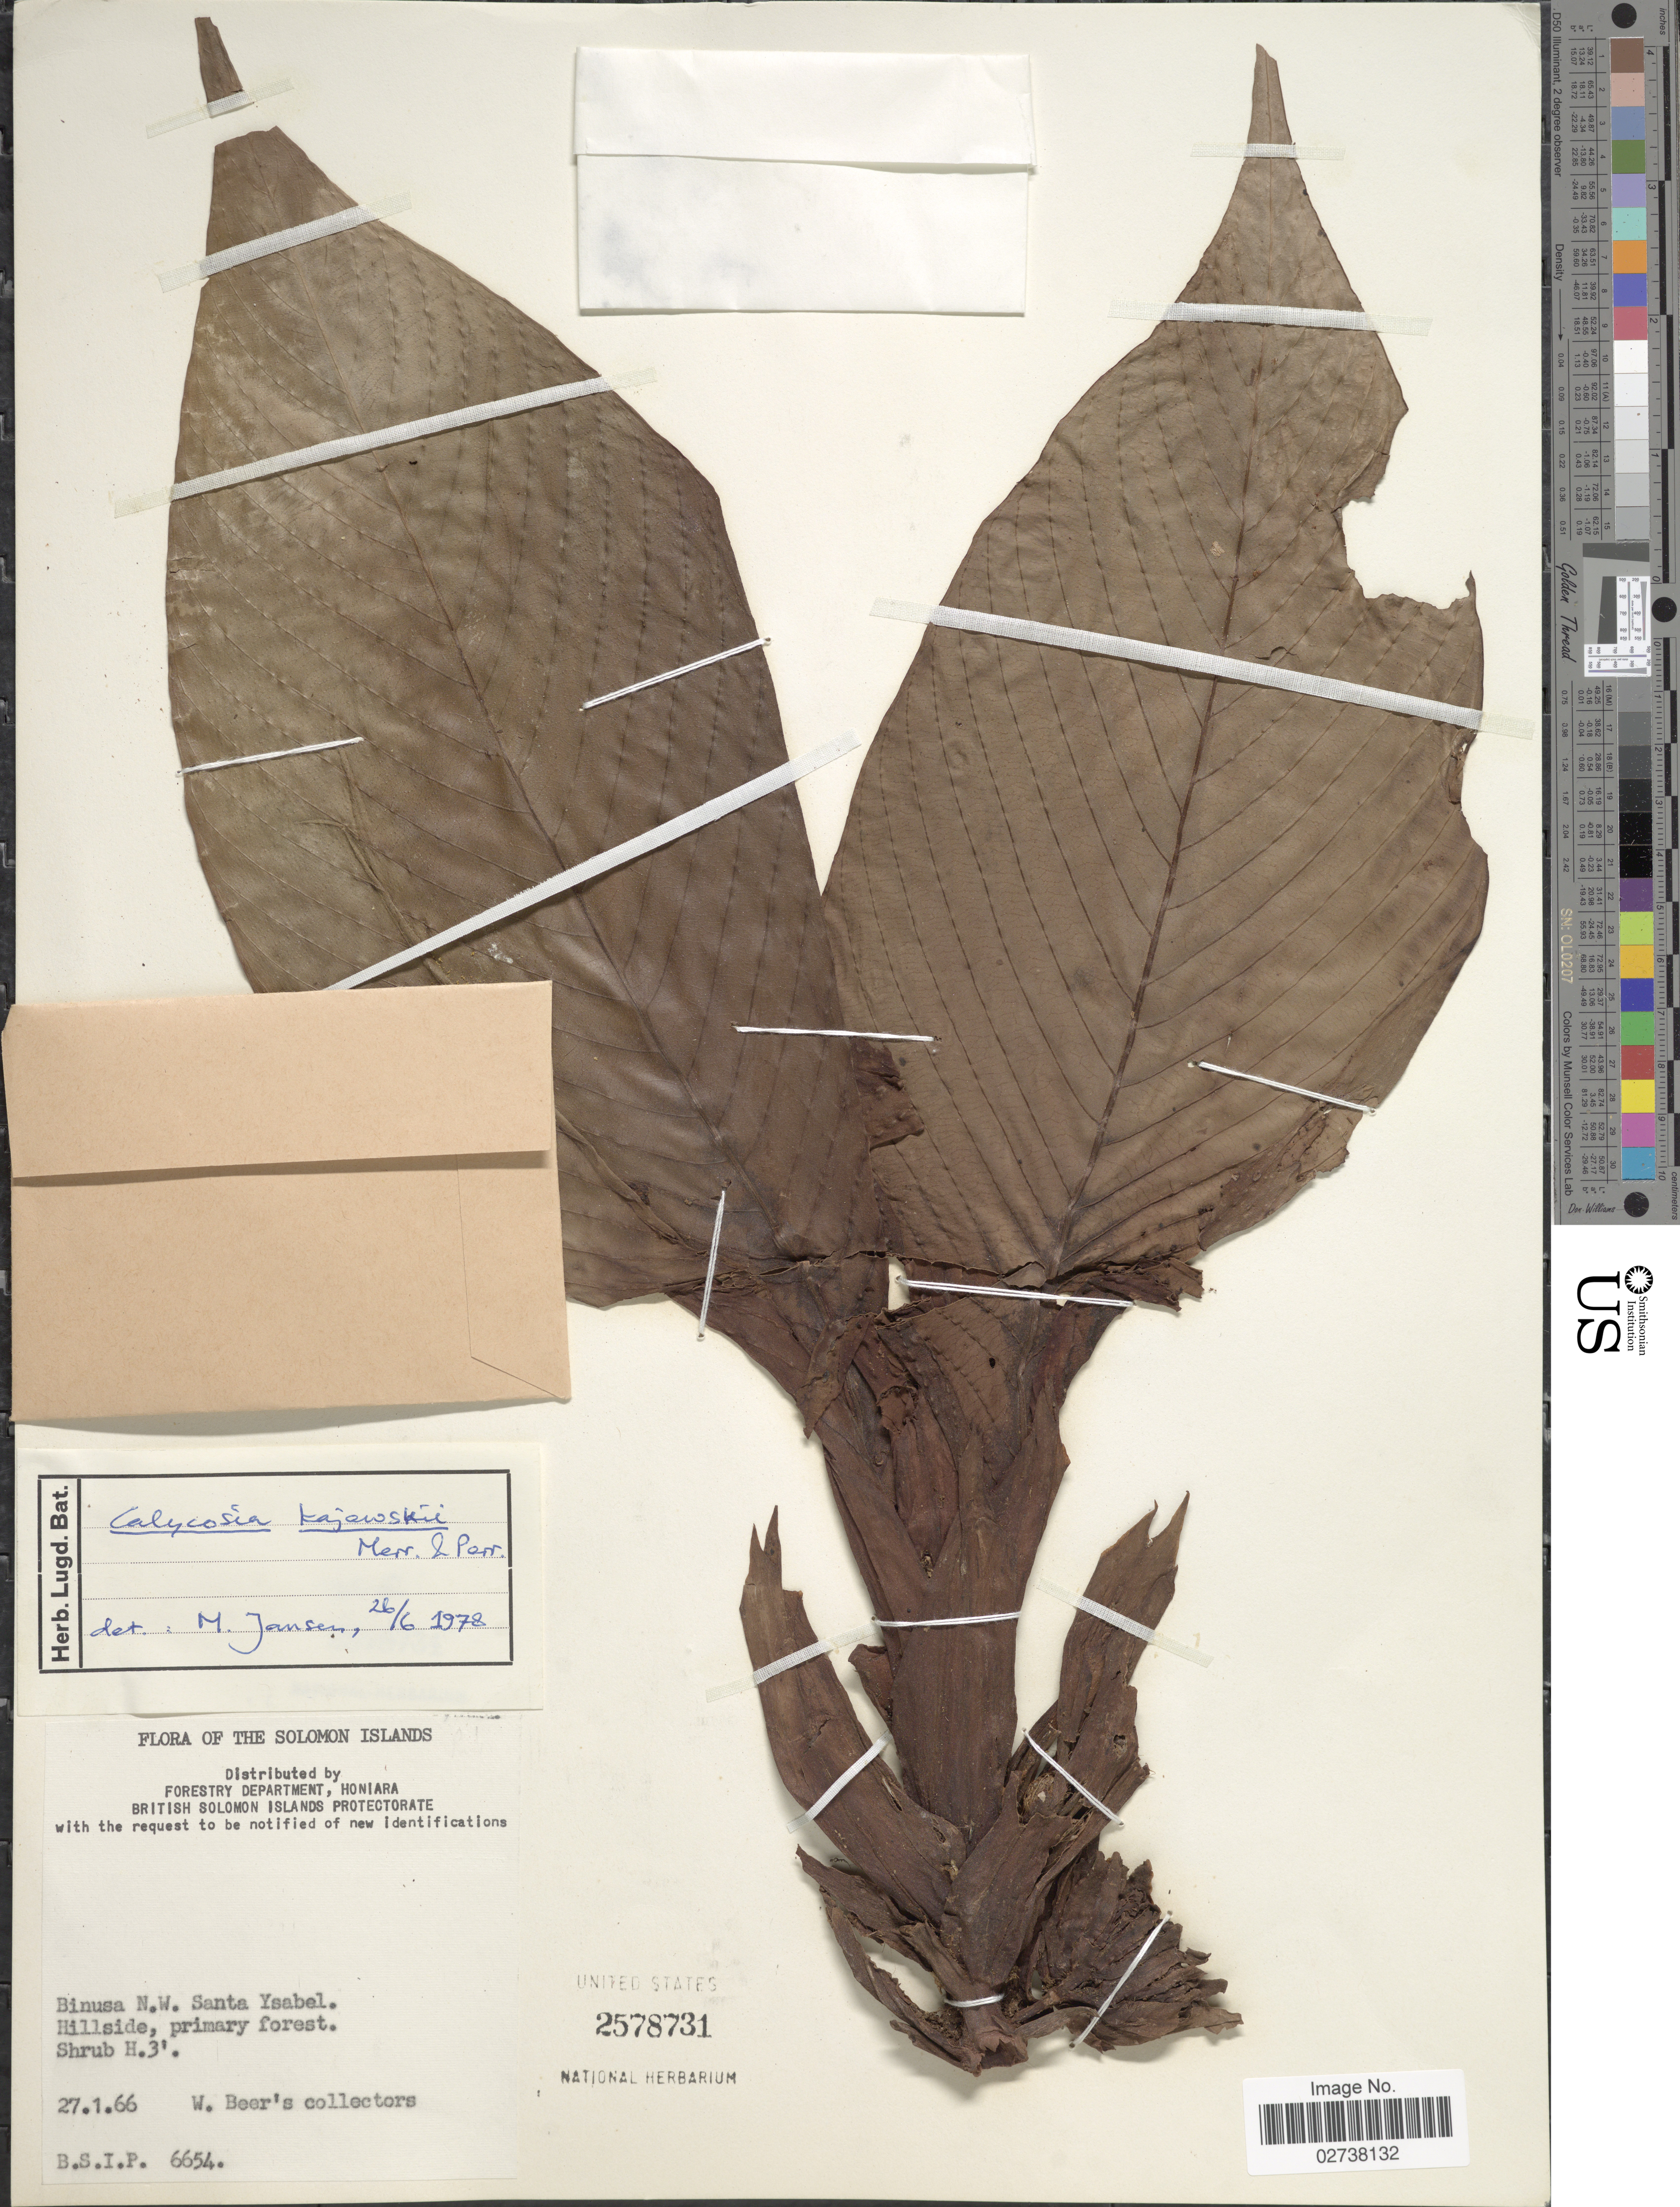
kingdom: Plantae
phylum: Tracheophyta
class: Magnoliopsida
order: Gentianales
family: Rubiaceae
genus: Calycosia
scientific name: Calycosia kajewskii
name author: Merr. & L.M. Perry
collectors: W. Beer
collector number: BSIP6654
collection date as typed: Transcribed d/m/y: 27/1/66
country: Solomon Islands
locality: Binusa N.W. Santa Ysabel Hillside, primary forest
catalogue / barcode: US 2578731